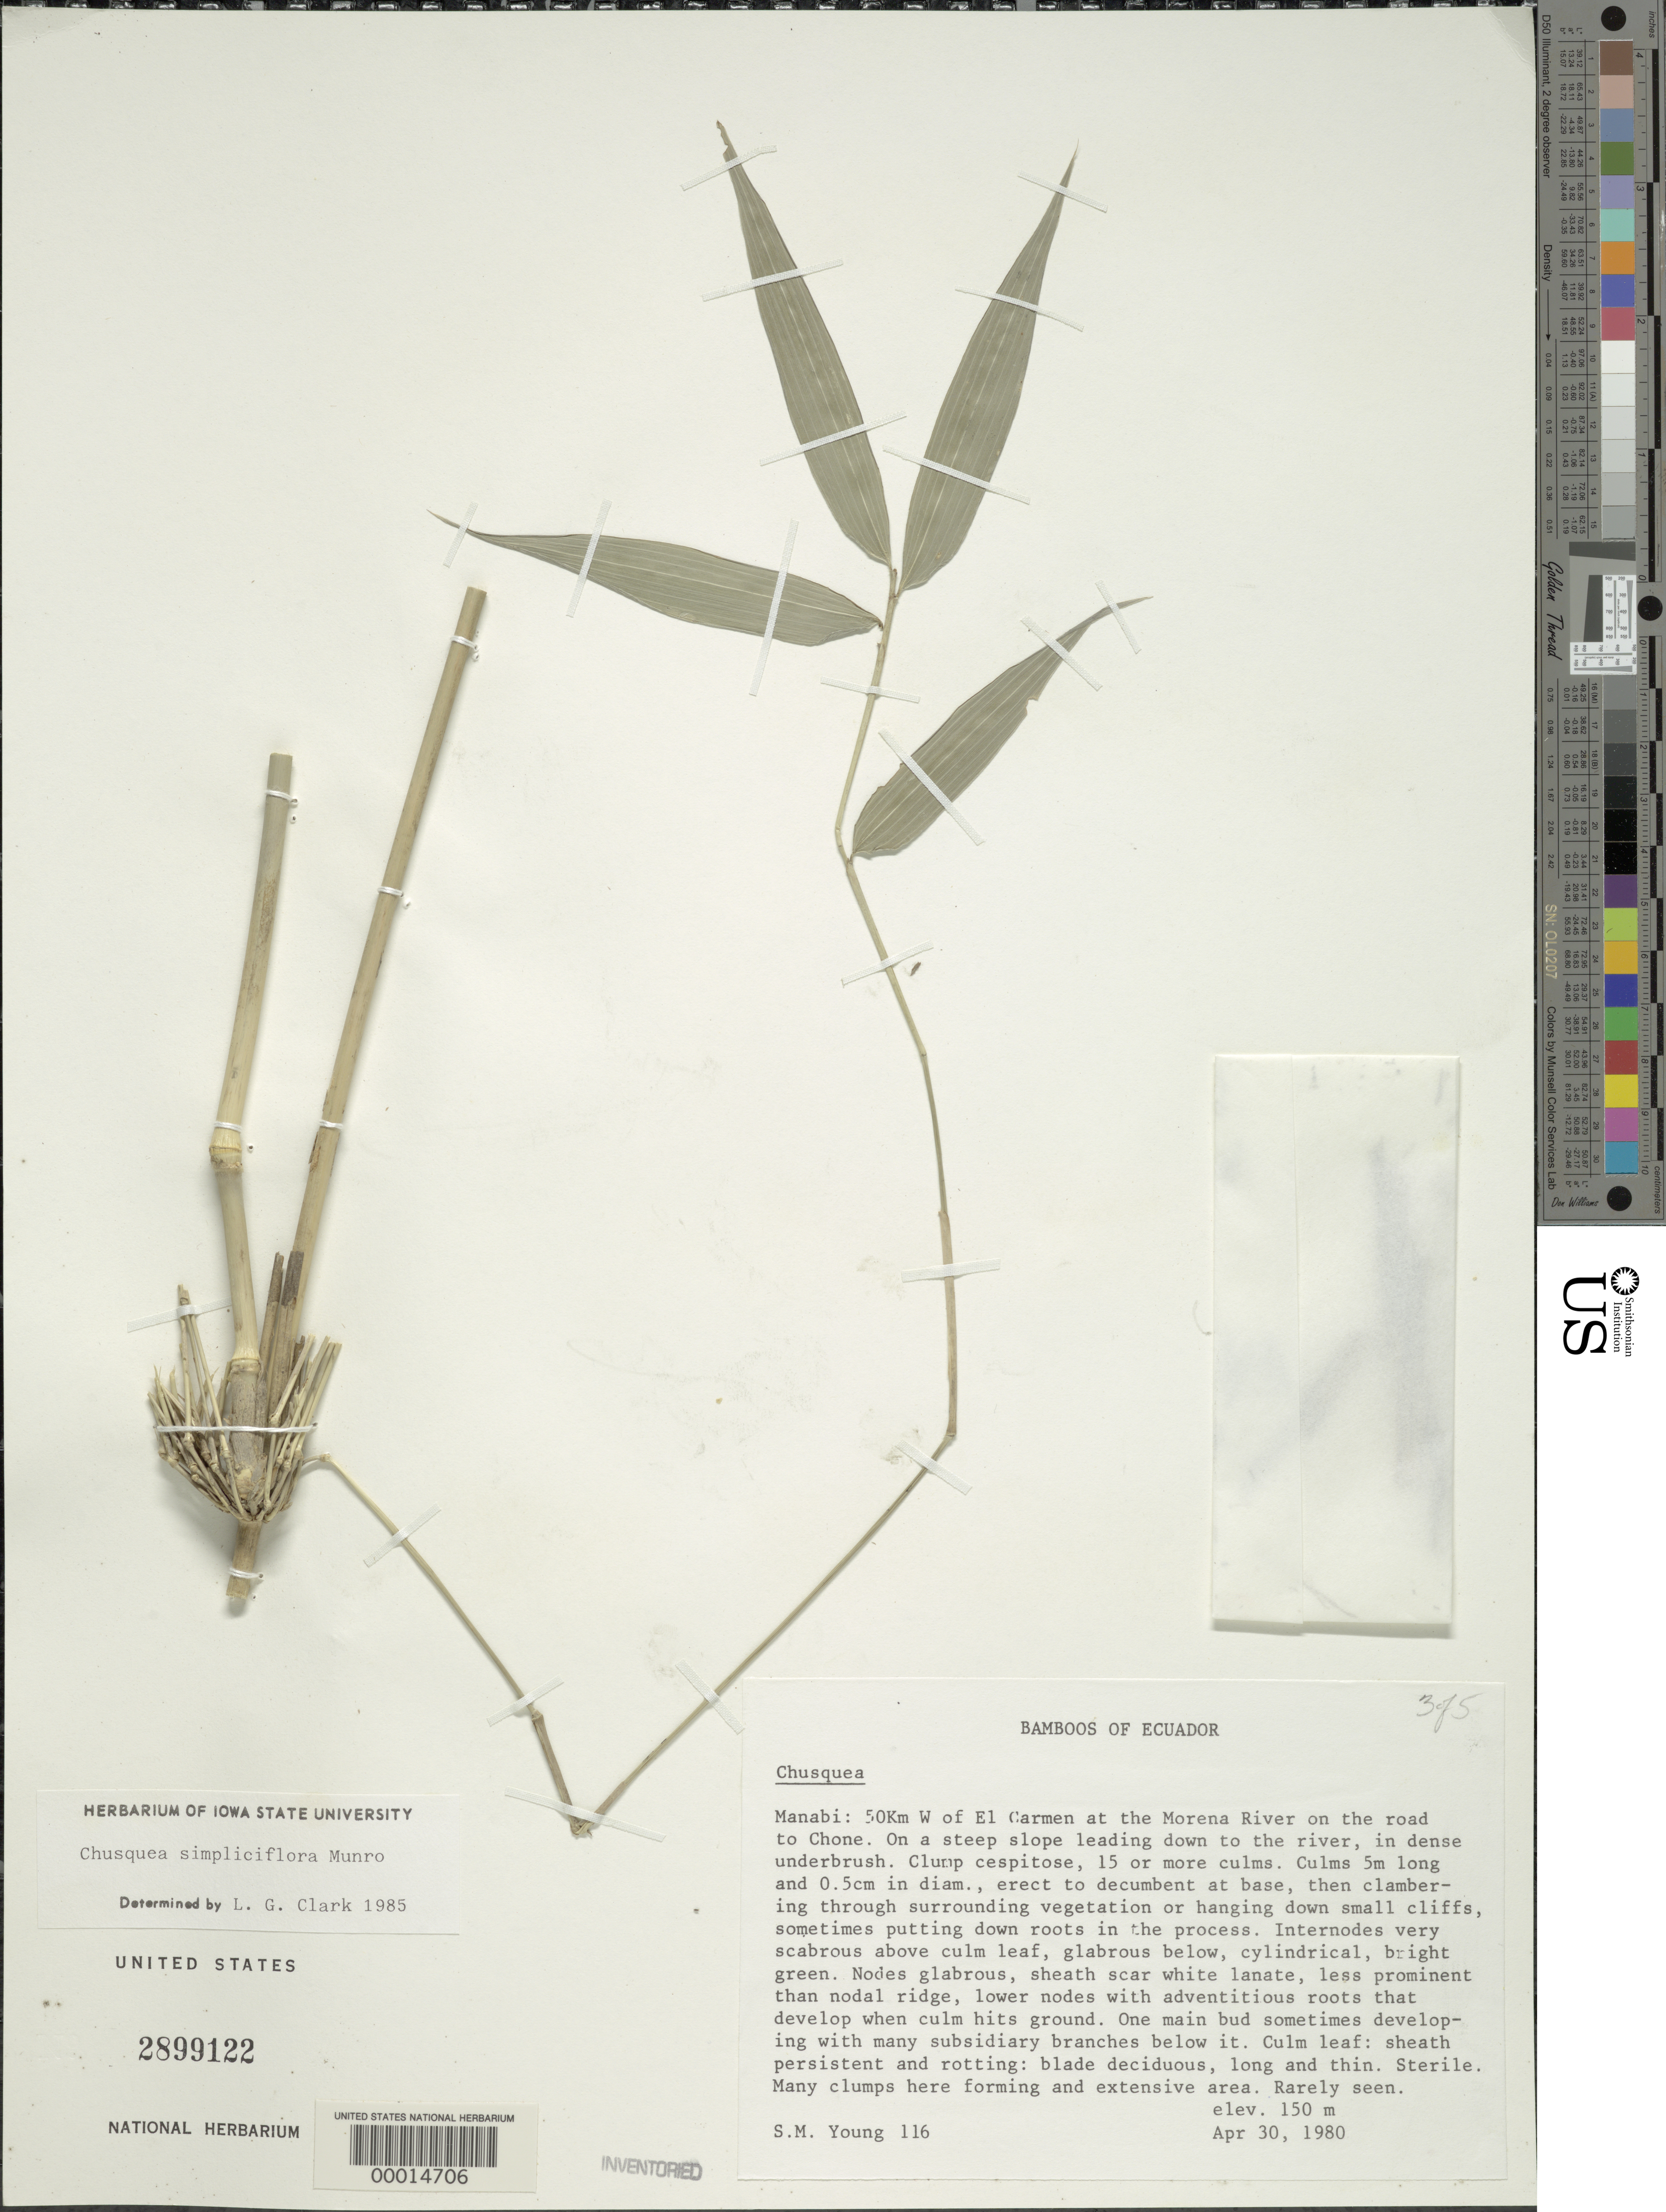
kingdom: Plantae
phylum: Tracheophyta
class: Liliopsida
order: Poales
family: Poaceae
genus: Chusquea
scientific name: Chusquea simpliciflora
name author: Munro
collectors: S. Young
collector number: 116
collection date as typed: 30 Apr 1980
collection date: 1980-04-30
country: Ecuador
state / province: Manabí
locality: El Carmen, morena River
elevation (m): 150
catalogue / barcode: US 2899122